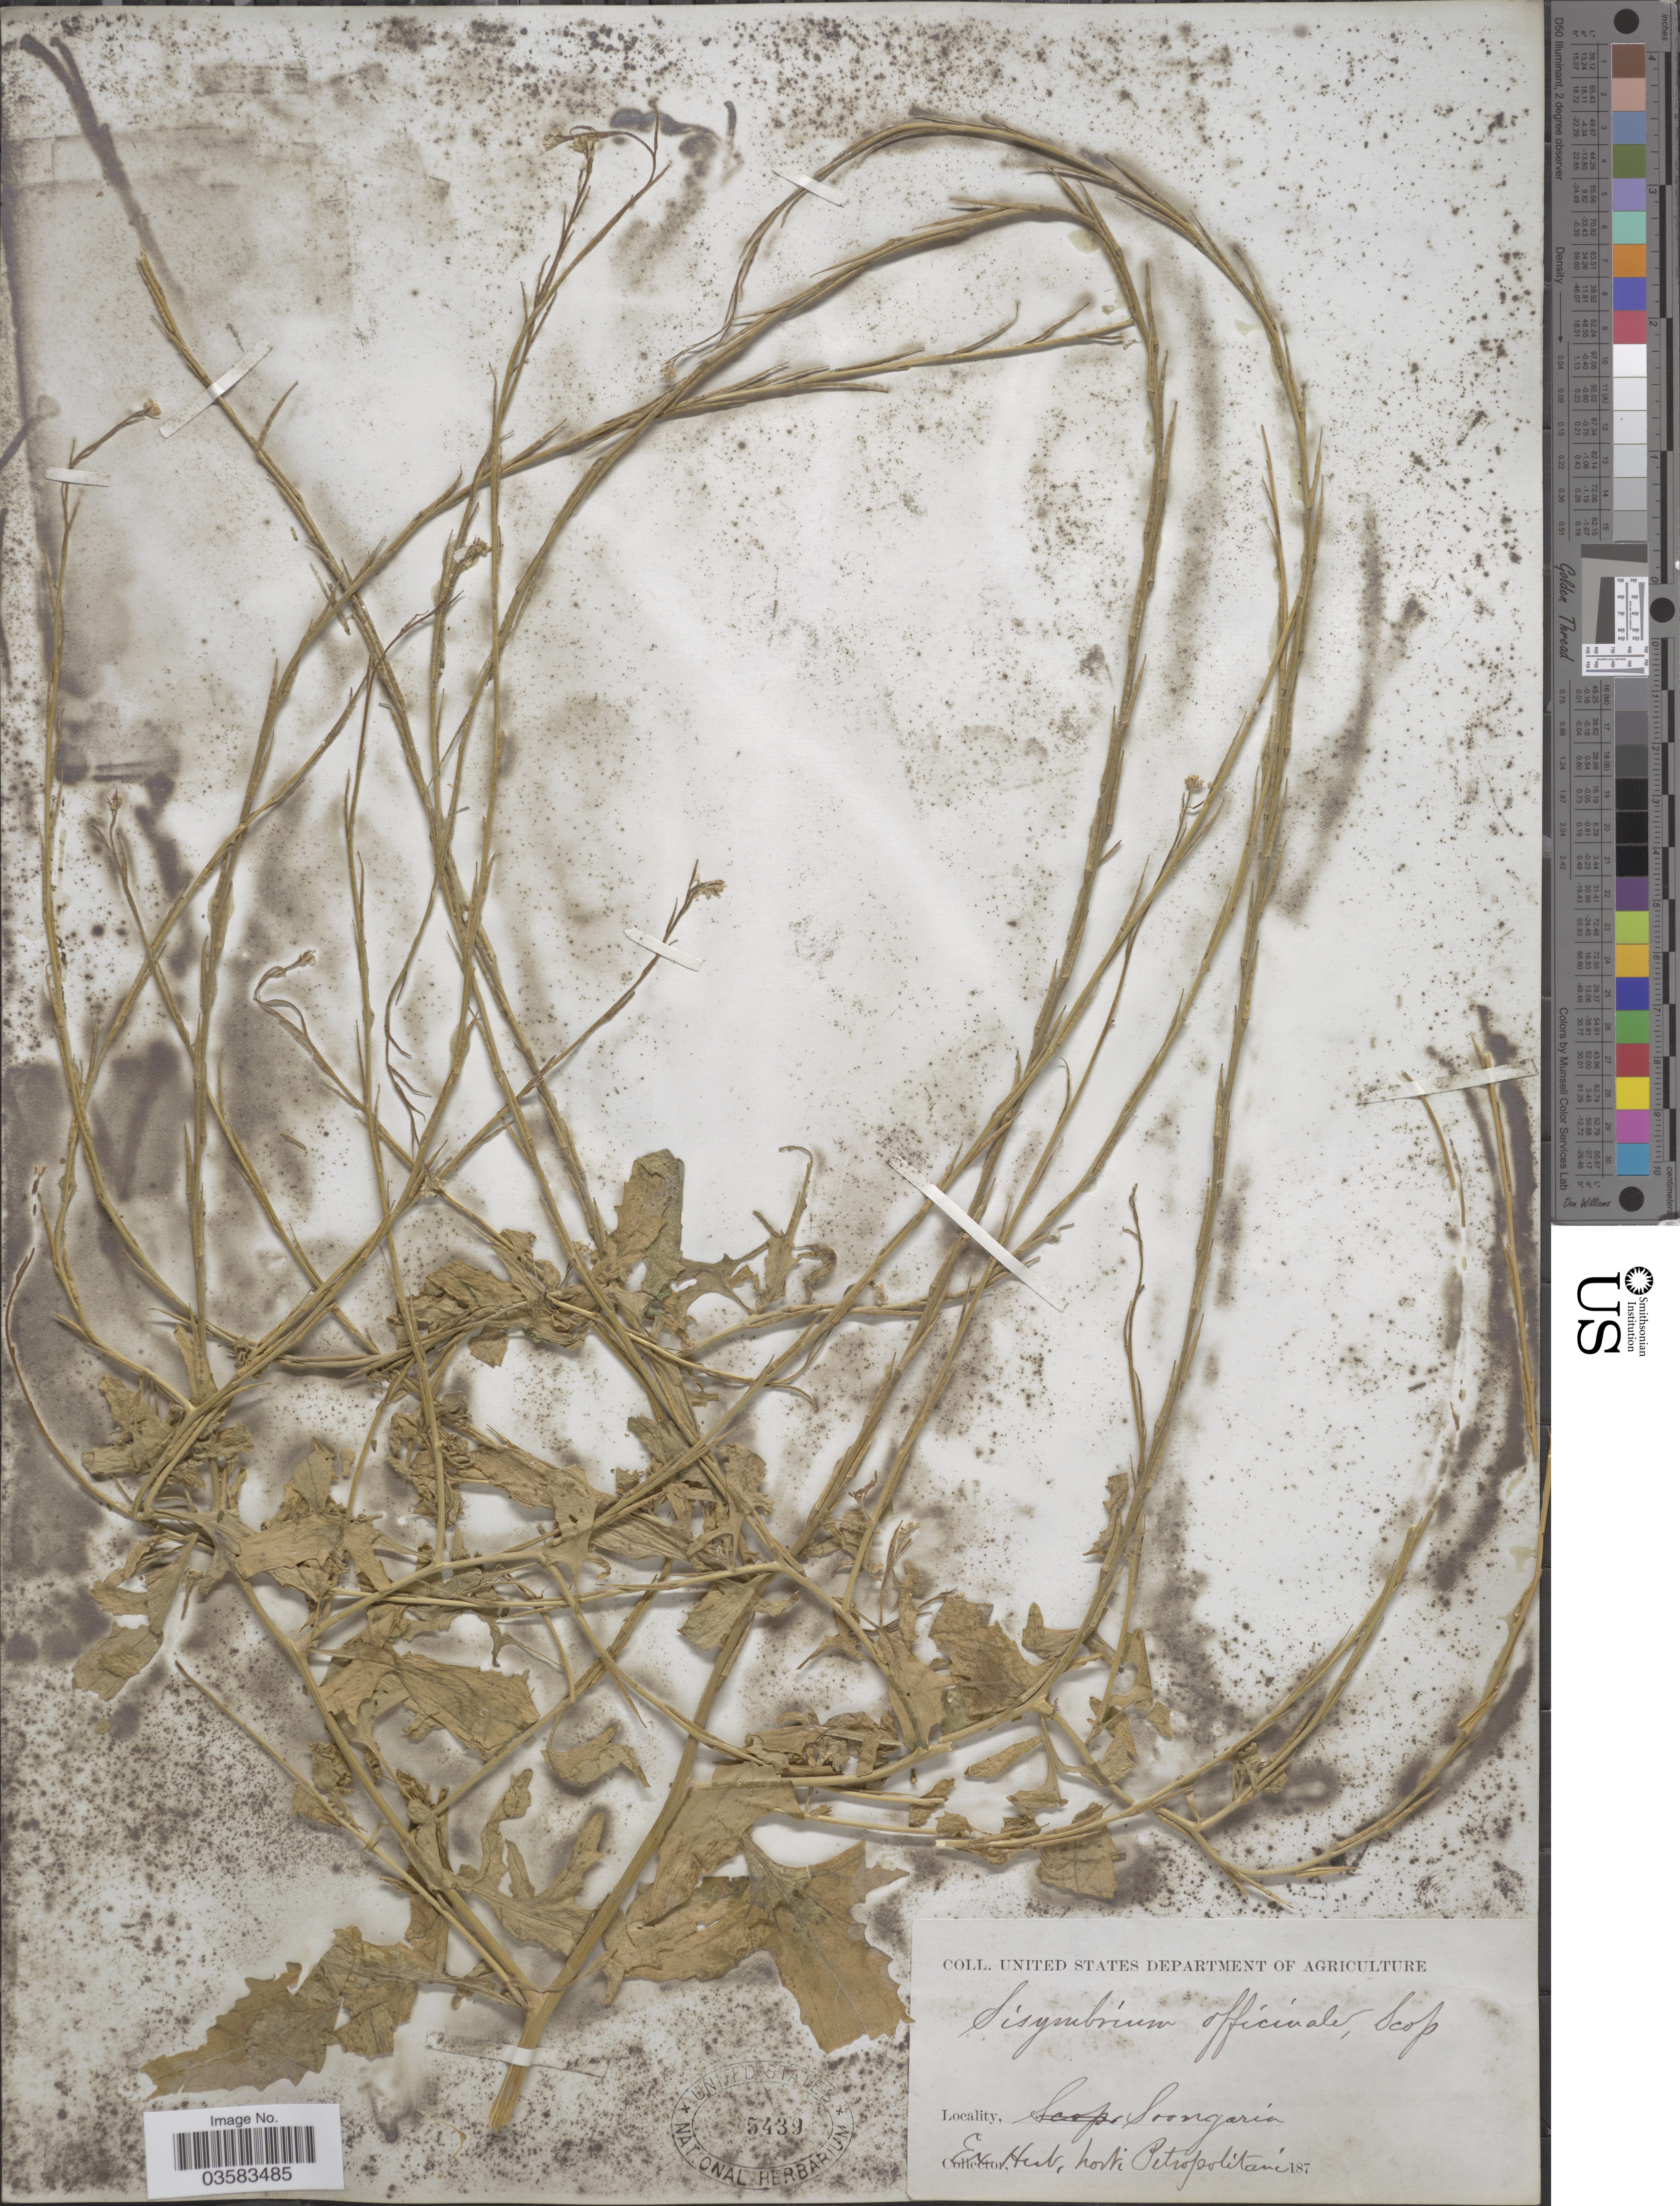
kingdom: Plantae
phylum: Tracheophyta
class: Magnoliopsida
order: Brassicales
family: Brassicaceae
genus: Sisymbrium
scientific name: Sisymbrium officinale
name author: (L.) Scop.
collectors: ex Horto Bot. Petropolitano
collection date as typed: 187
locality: Soongaria.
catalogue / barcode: US 5439